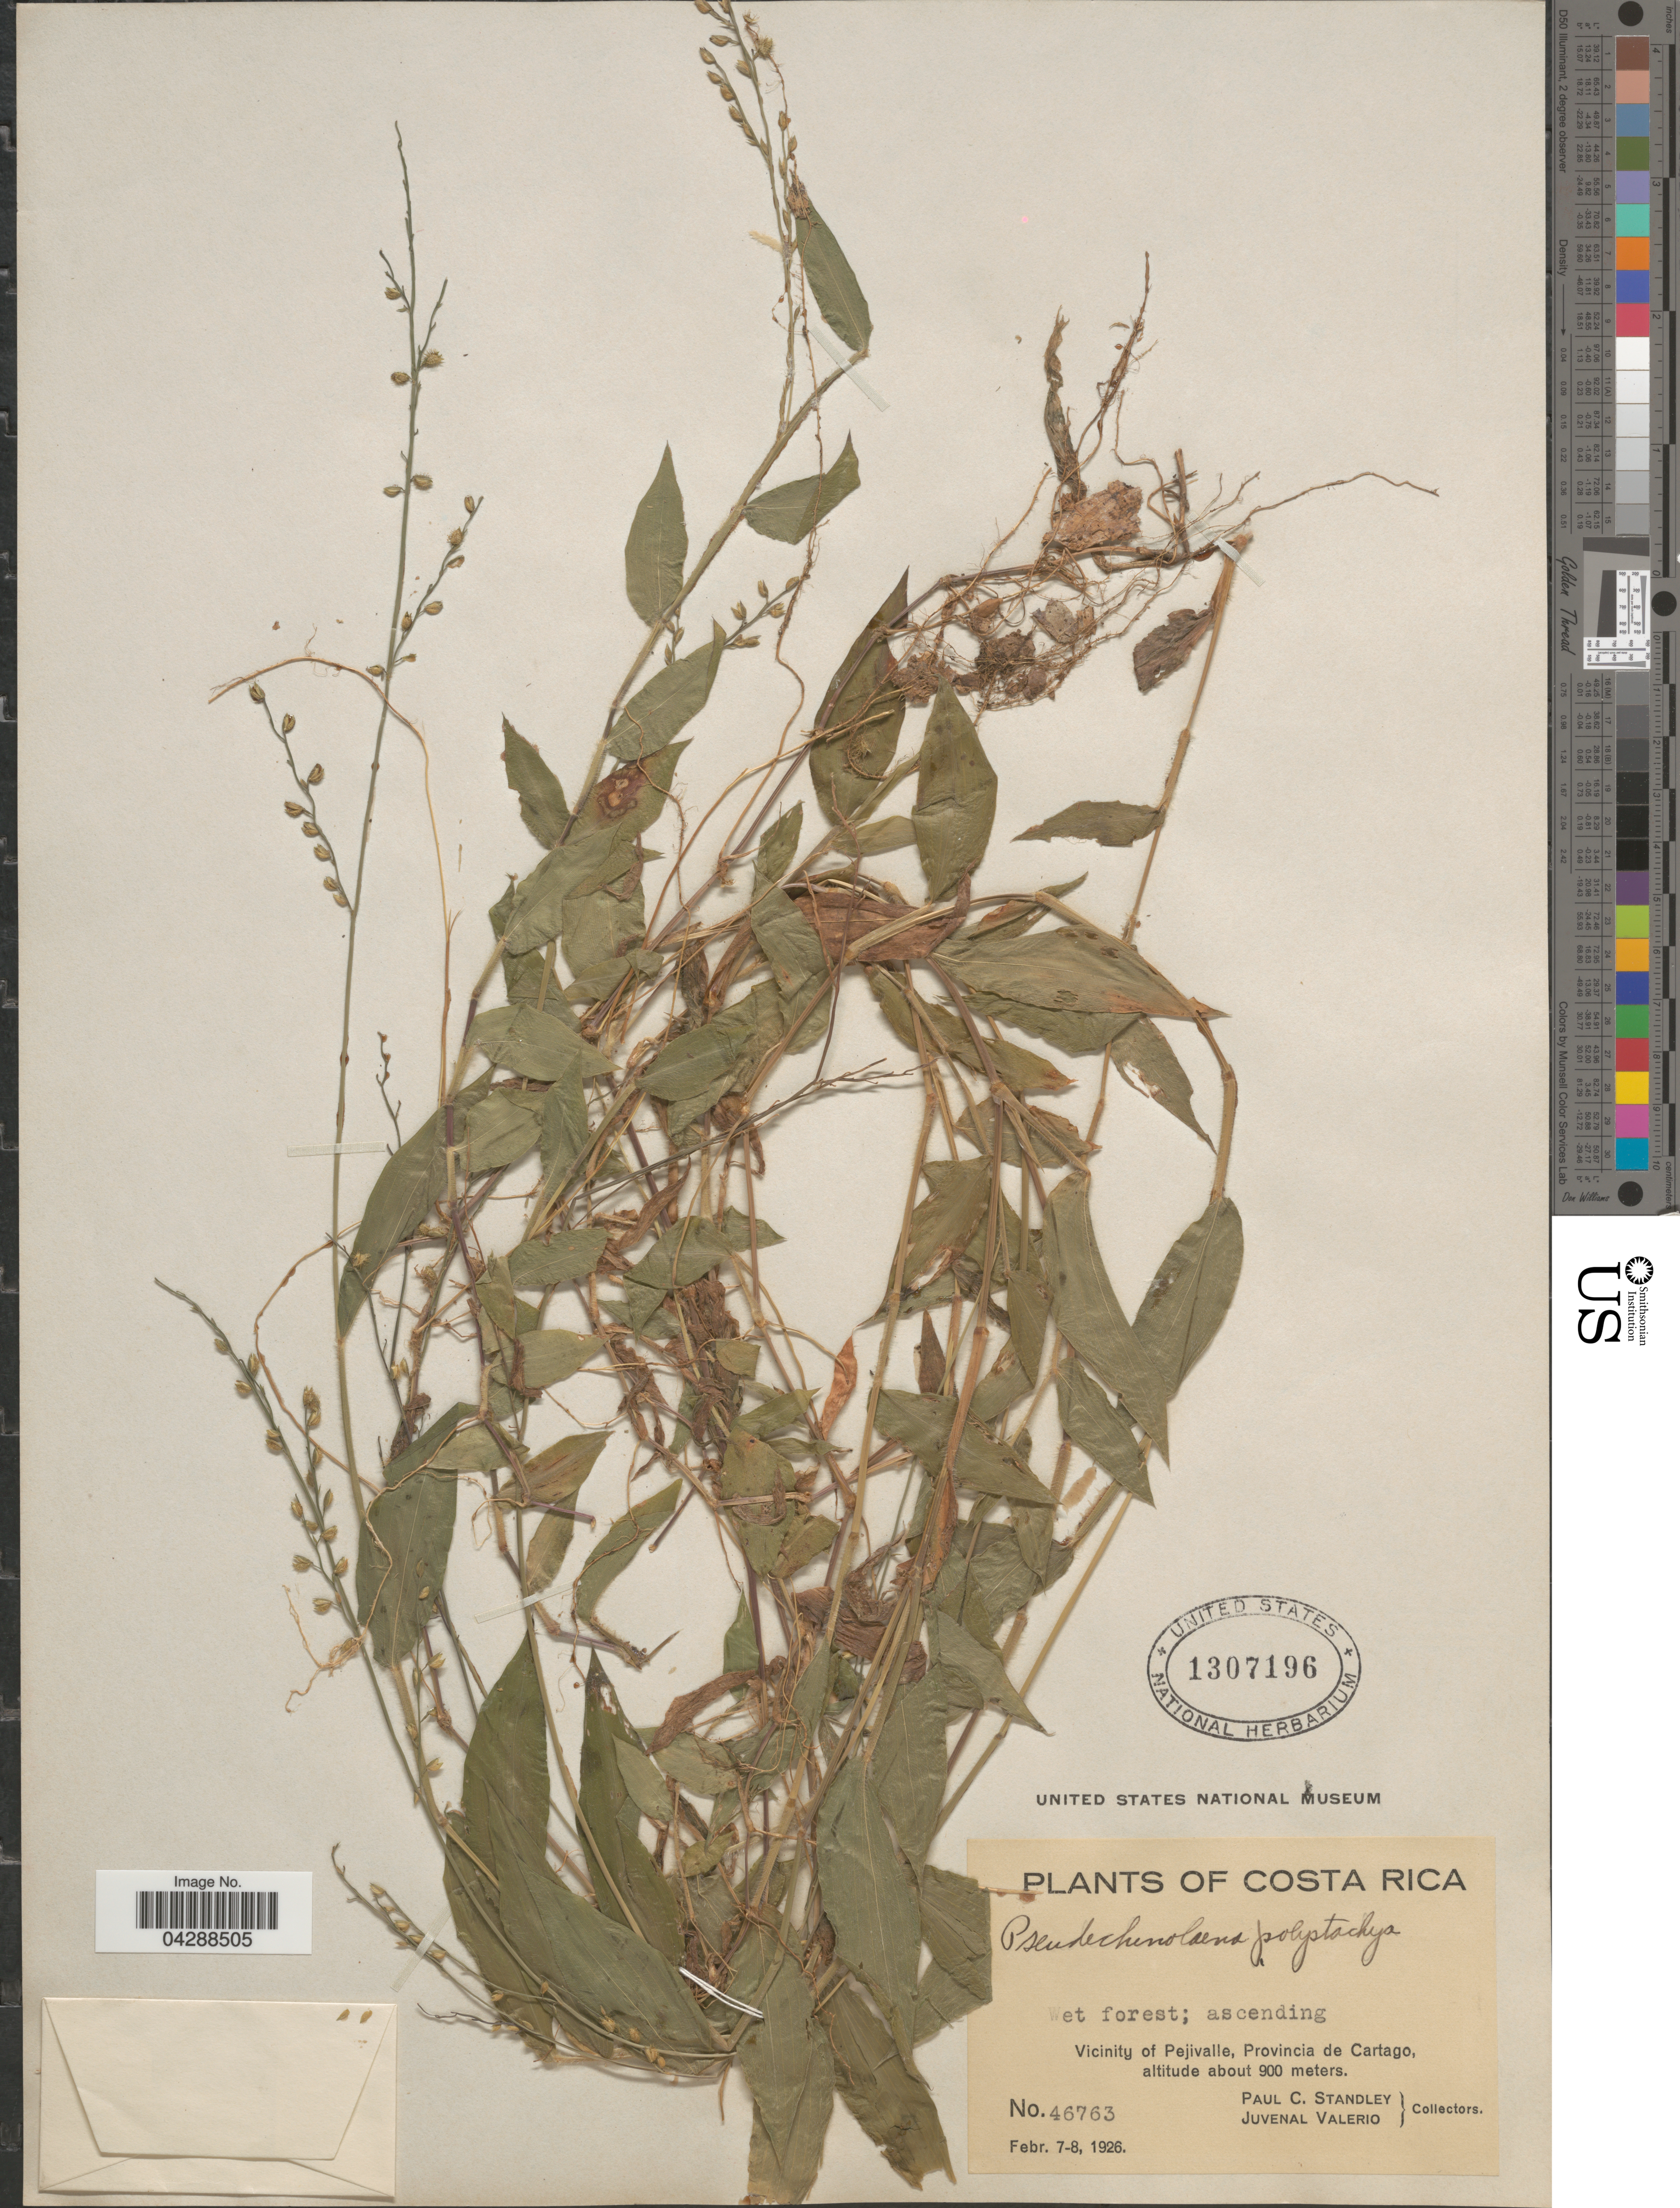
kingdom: Plantae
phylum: Tracheophyta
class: Liliopsida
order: Poales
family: Poaceae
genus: Pseudechinolaena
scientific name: Pseudechinolaena polystachya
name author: (Kunth) Stapf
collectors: P. C. Standley & J. Valerio R.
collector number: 46763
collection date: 1926-02-07/1926-02-08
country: Costa Rica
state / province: Cartago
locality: Vicinity of Pejivalle.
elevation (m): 900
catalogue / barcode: US 1307196